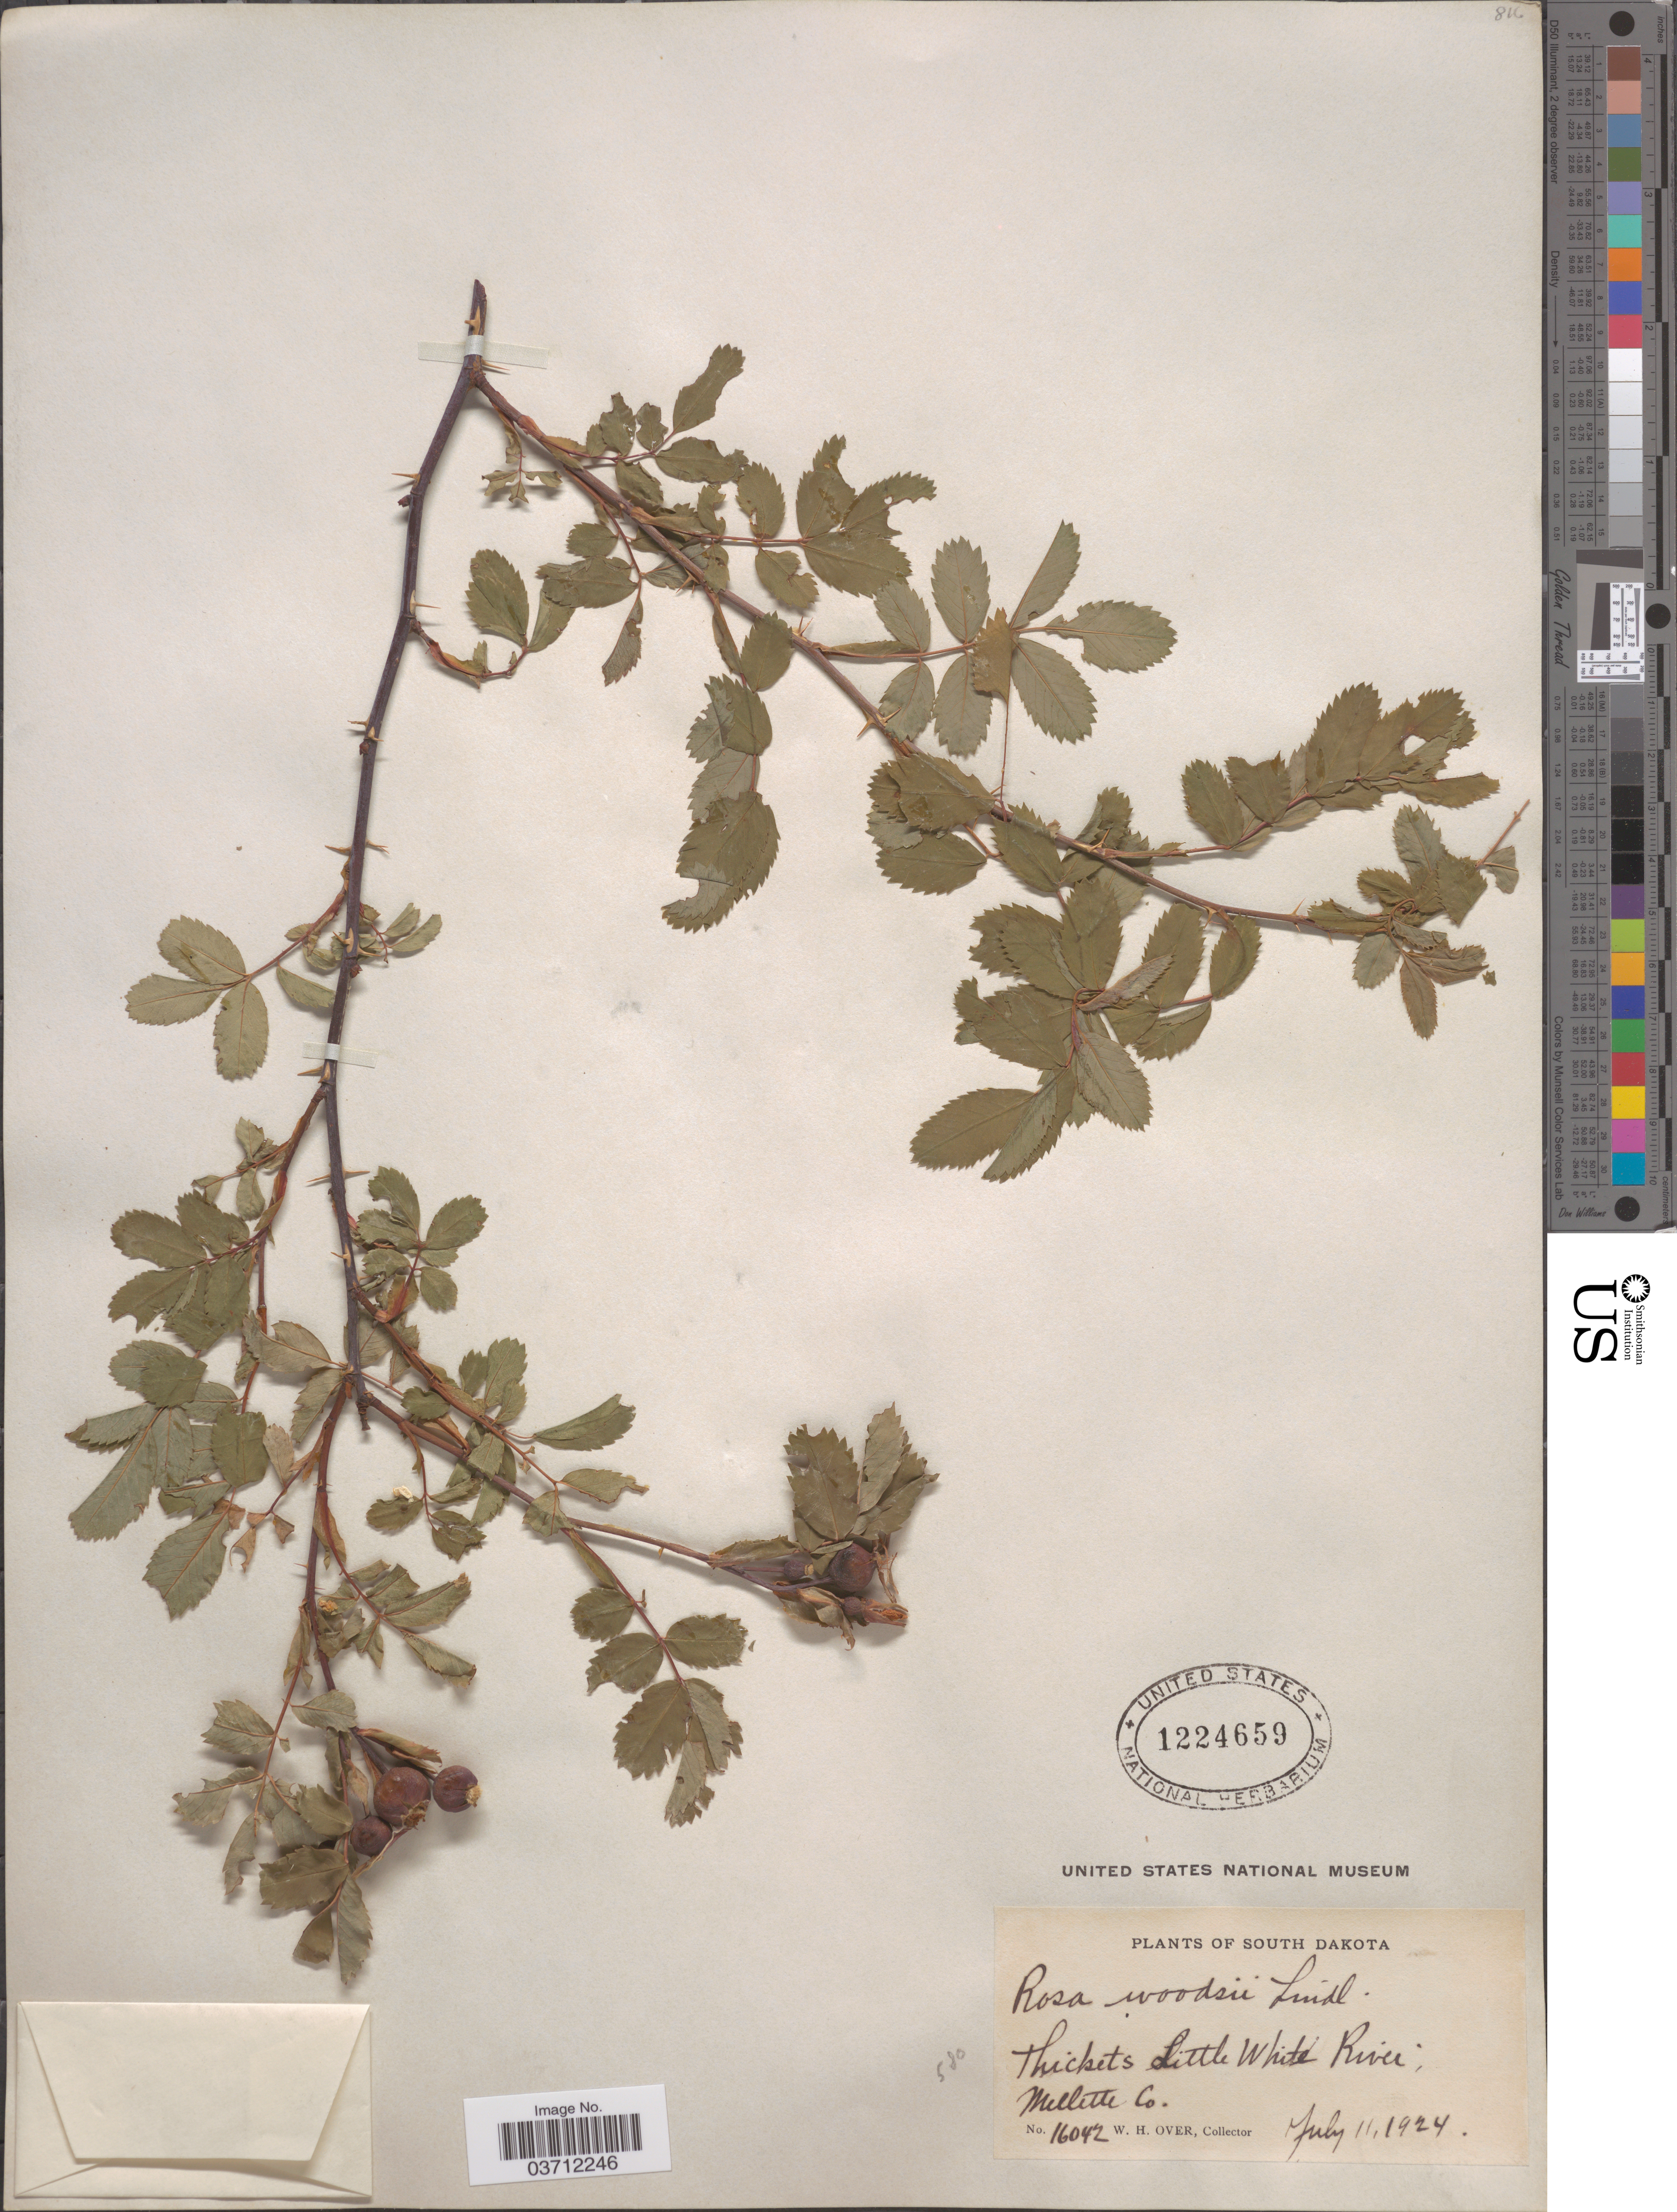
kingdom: Plantae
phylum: Tracheophyta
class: Magnoliopsida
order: Rosales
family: Rosaceae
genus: Rosa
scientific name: Rosa woodsii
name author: Lindl.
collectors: W. Over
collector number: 16042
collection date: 1924-07-11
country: United States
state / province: South Dakota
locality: Thickets Little White River. Mellette Co.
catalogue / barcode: US 1224659